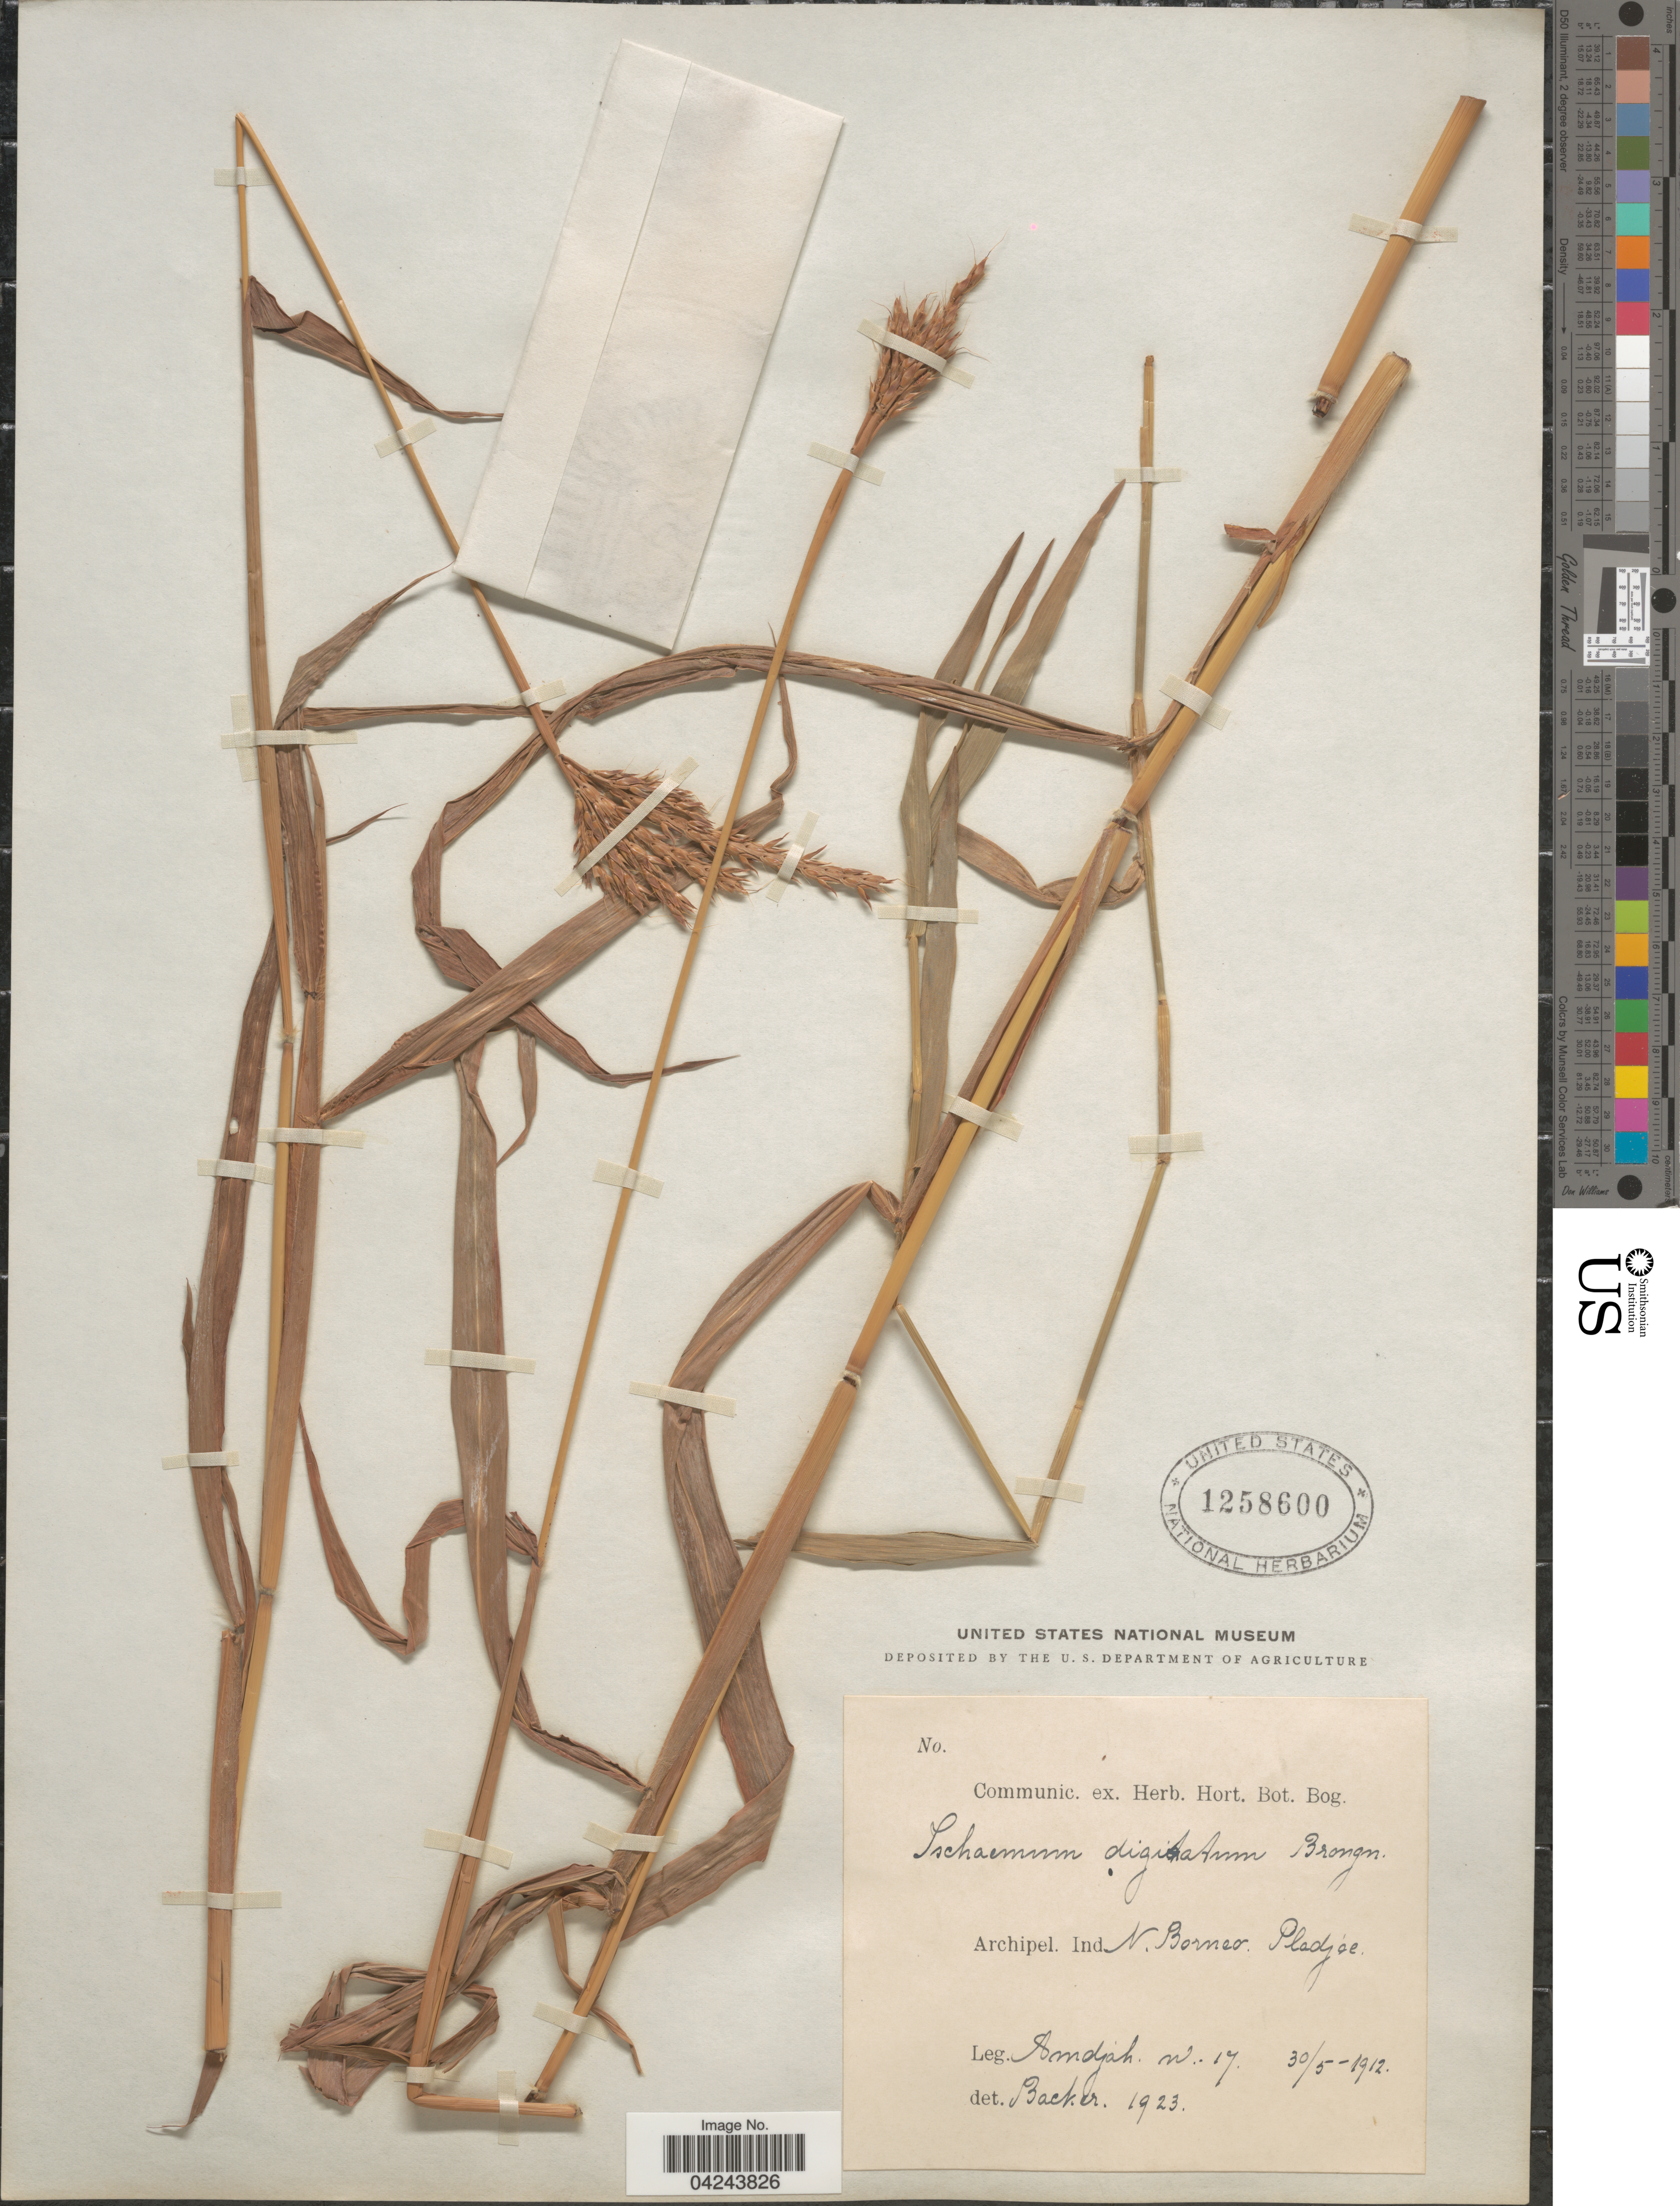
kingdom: Plantae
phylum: Tracheophyta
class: Liliopsida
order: Poales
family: Poaceae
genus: Ischaemum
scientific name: Ischaemum polystachyum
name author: J. Presl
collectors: Amdjah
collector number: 17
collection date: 1912-05-30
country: Indonesia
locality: Archipel. Ind. N. Borneo. Pladjoe.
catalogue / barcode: US 1258600